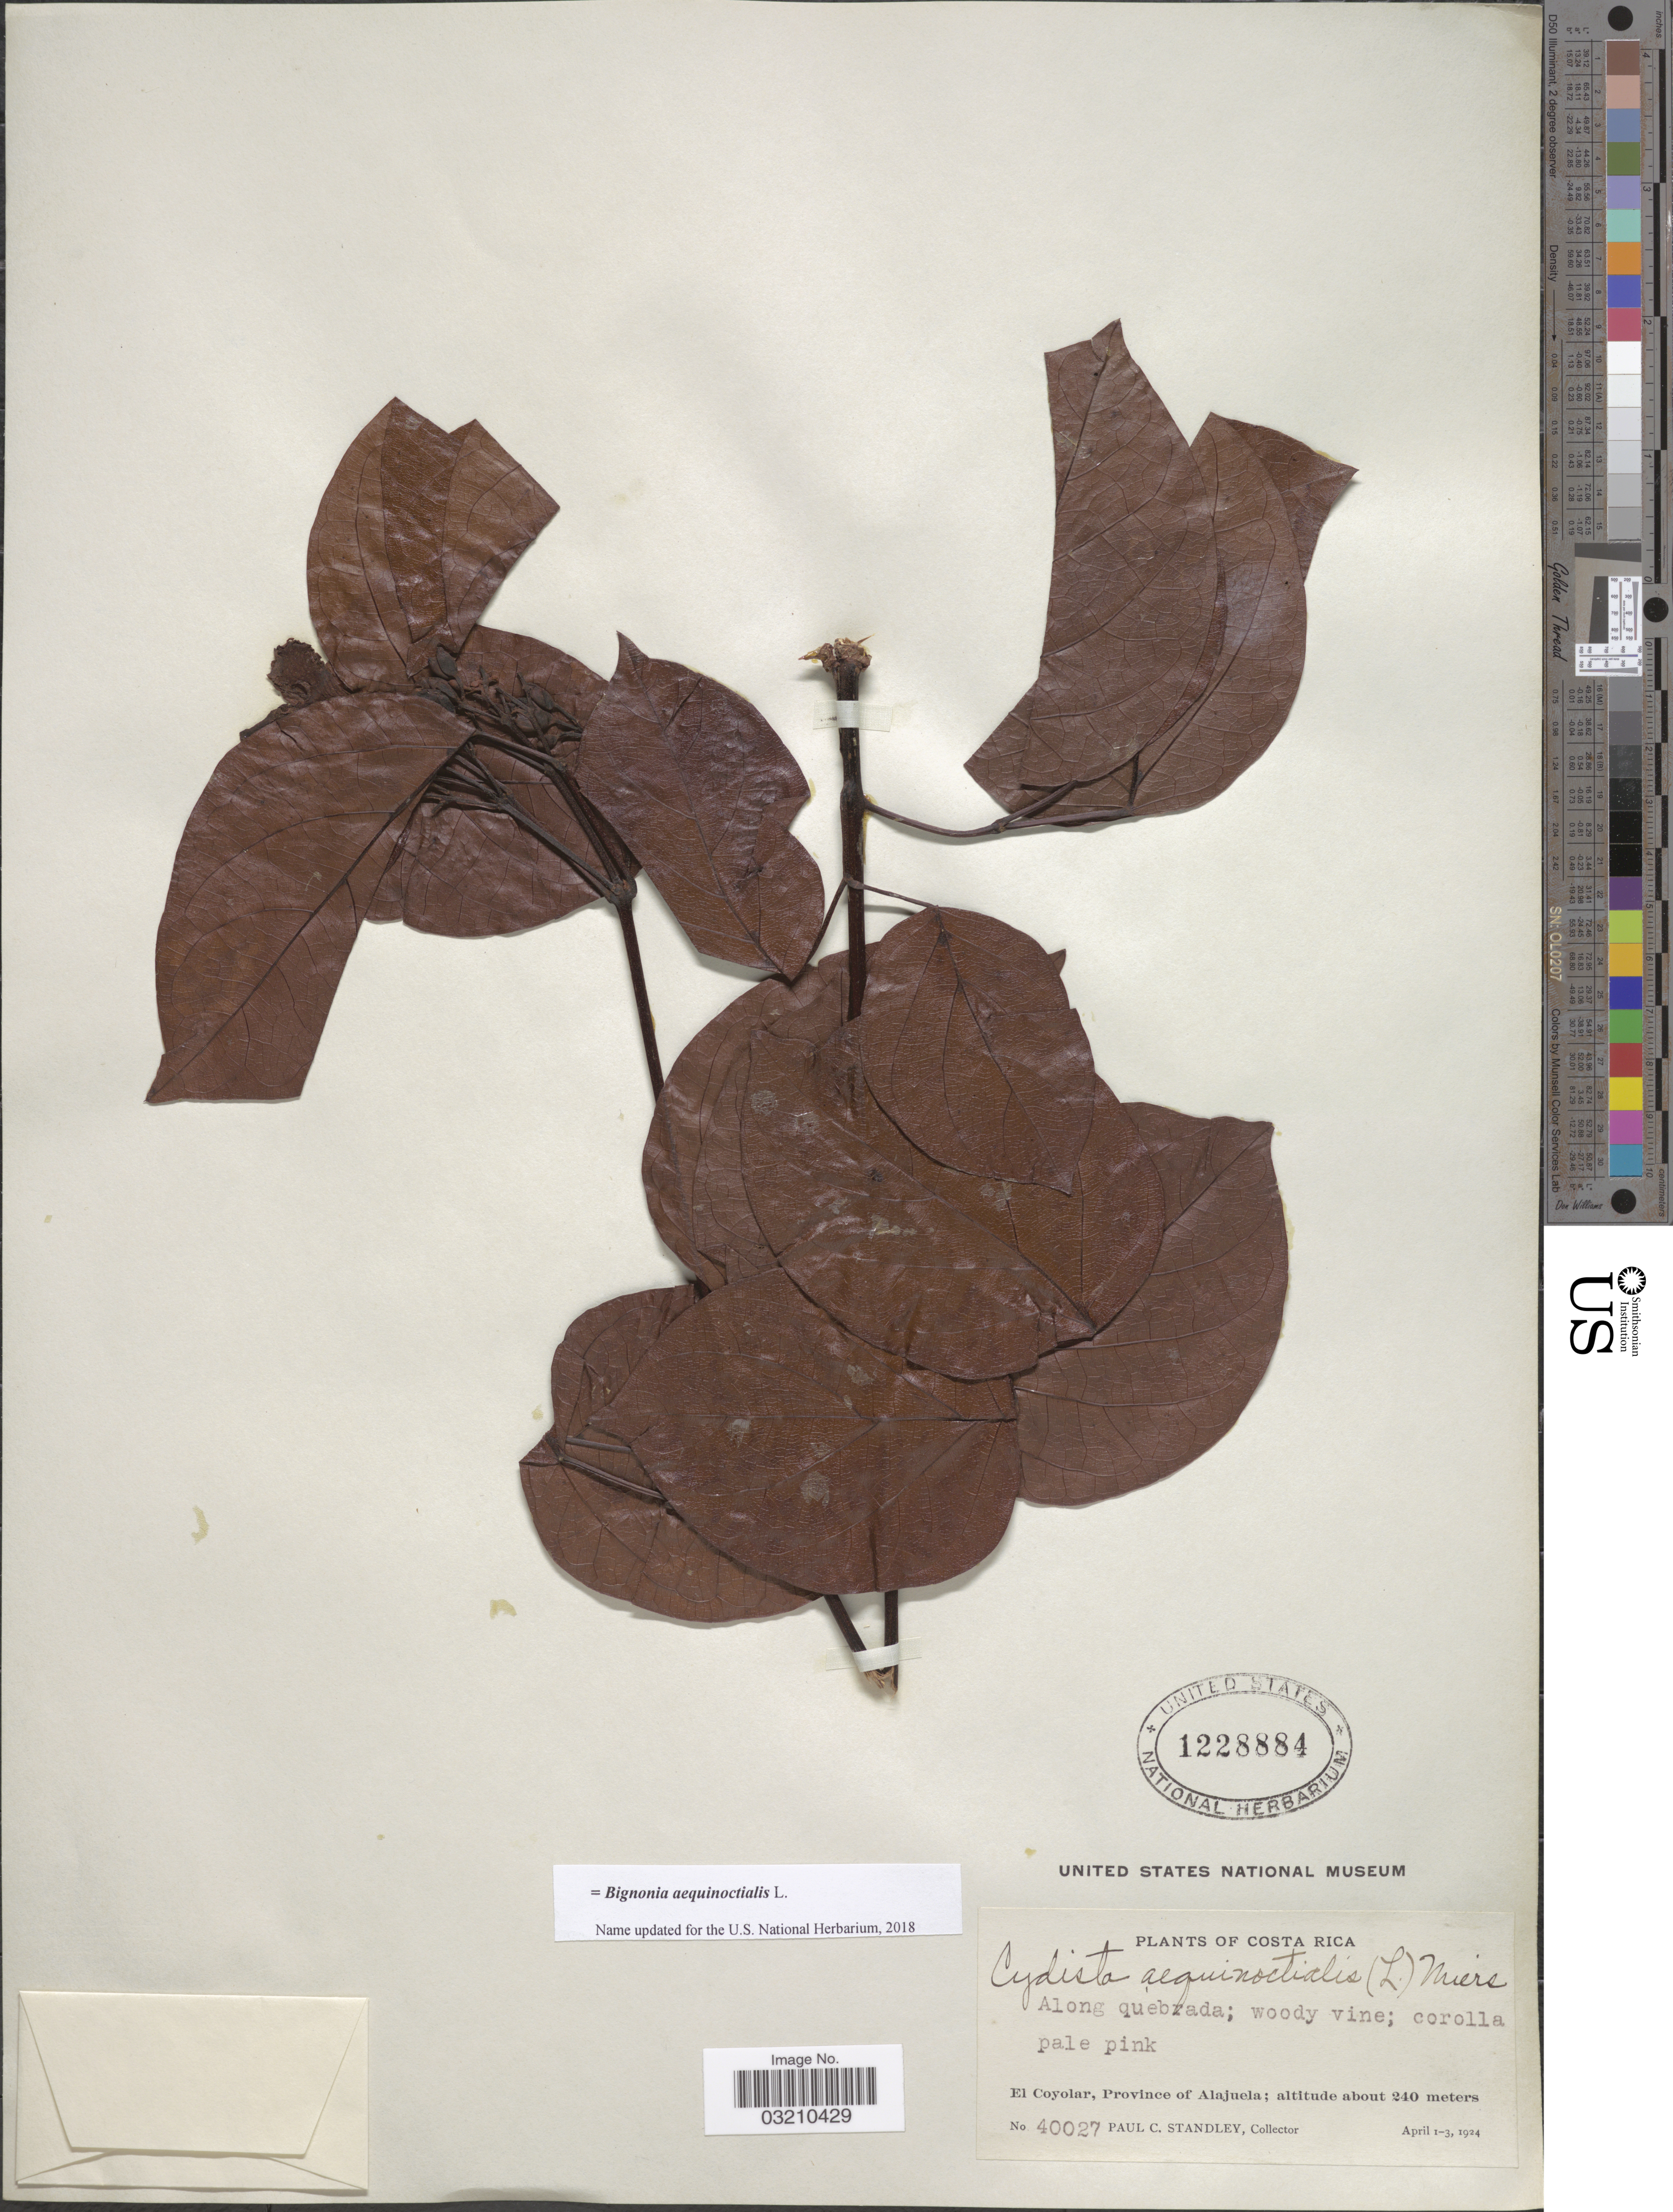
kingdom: Plantae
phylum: Tracheophyta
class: Magnoliopsida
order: Lamiales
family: Bignoniaceae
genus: Bignonia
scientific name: Bignonia aequinoctialis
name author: L.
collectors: P. C. Standley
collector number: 40027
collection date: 1924-04-01/1924-04-03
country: Costa Rica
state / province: Alajuela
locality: El Coyolar.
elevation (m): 240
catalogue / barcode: US 1228884